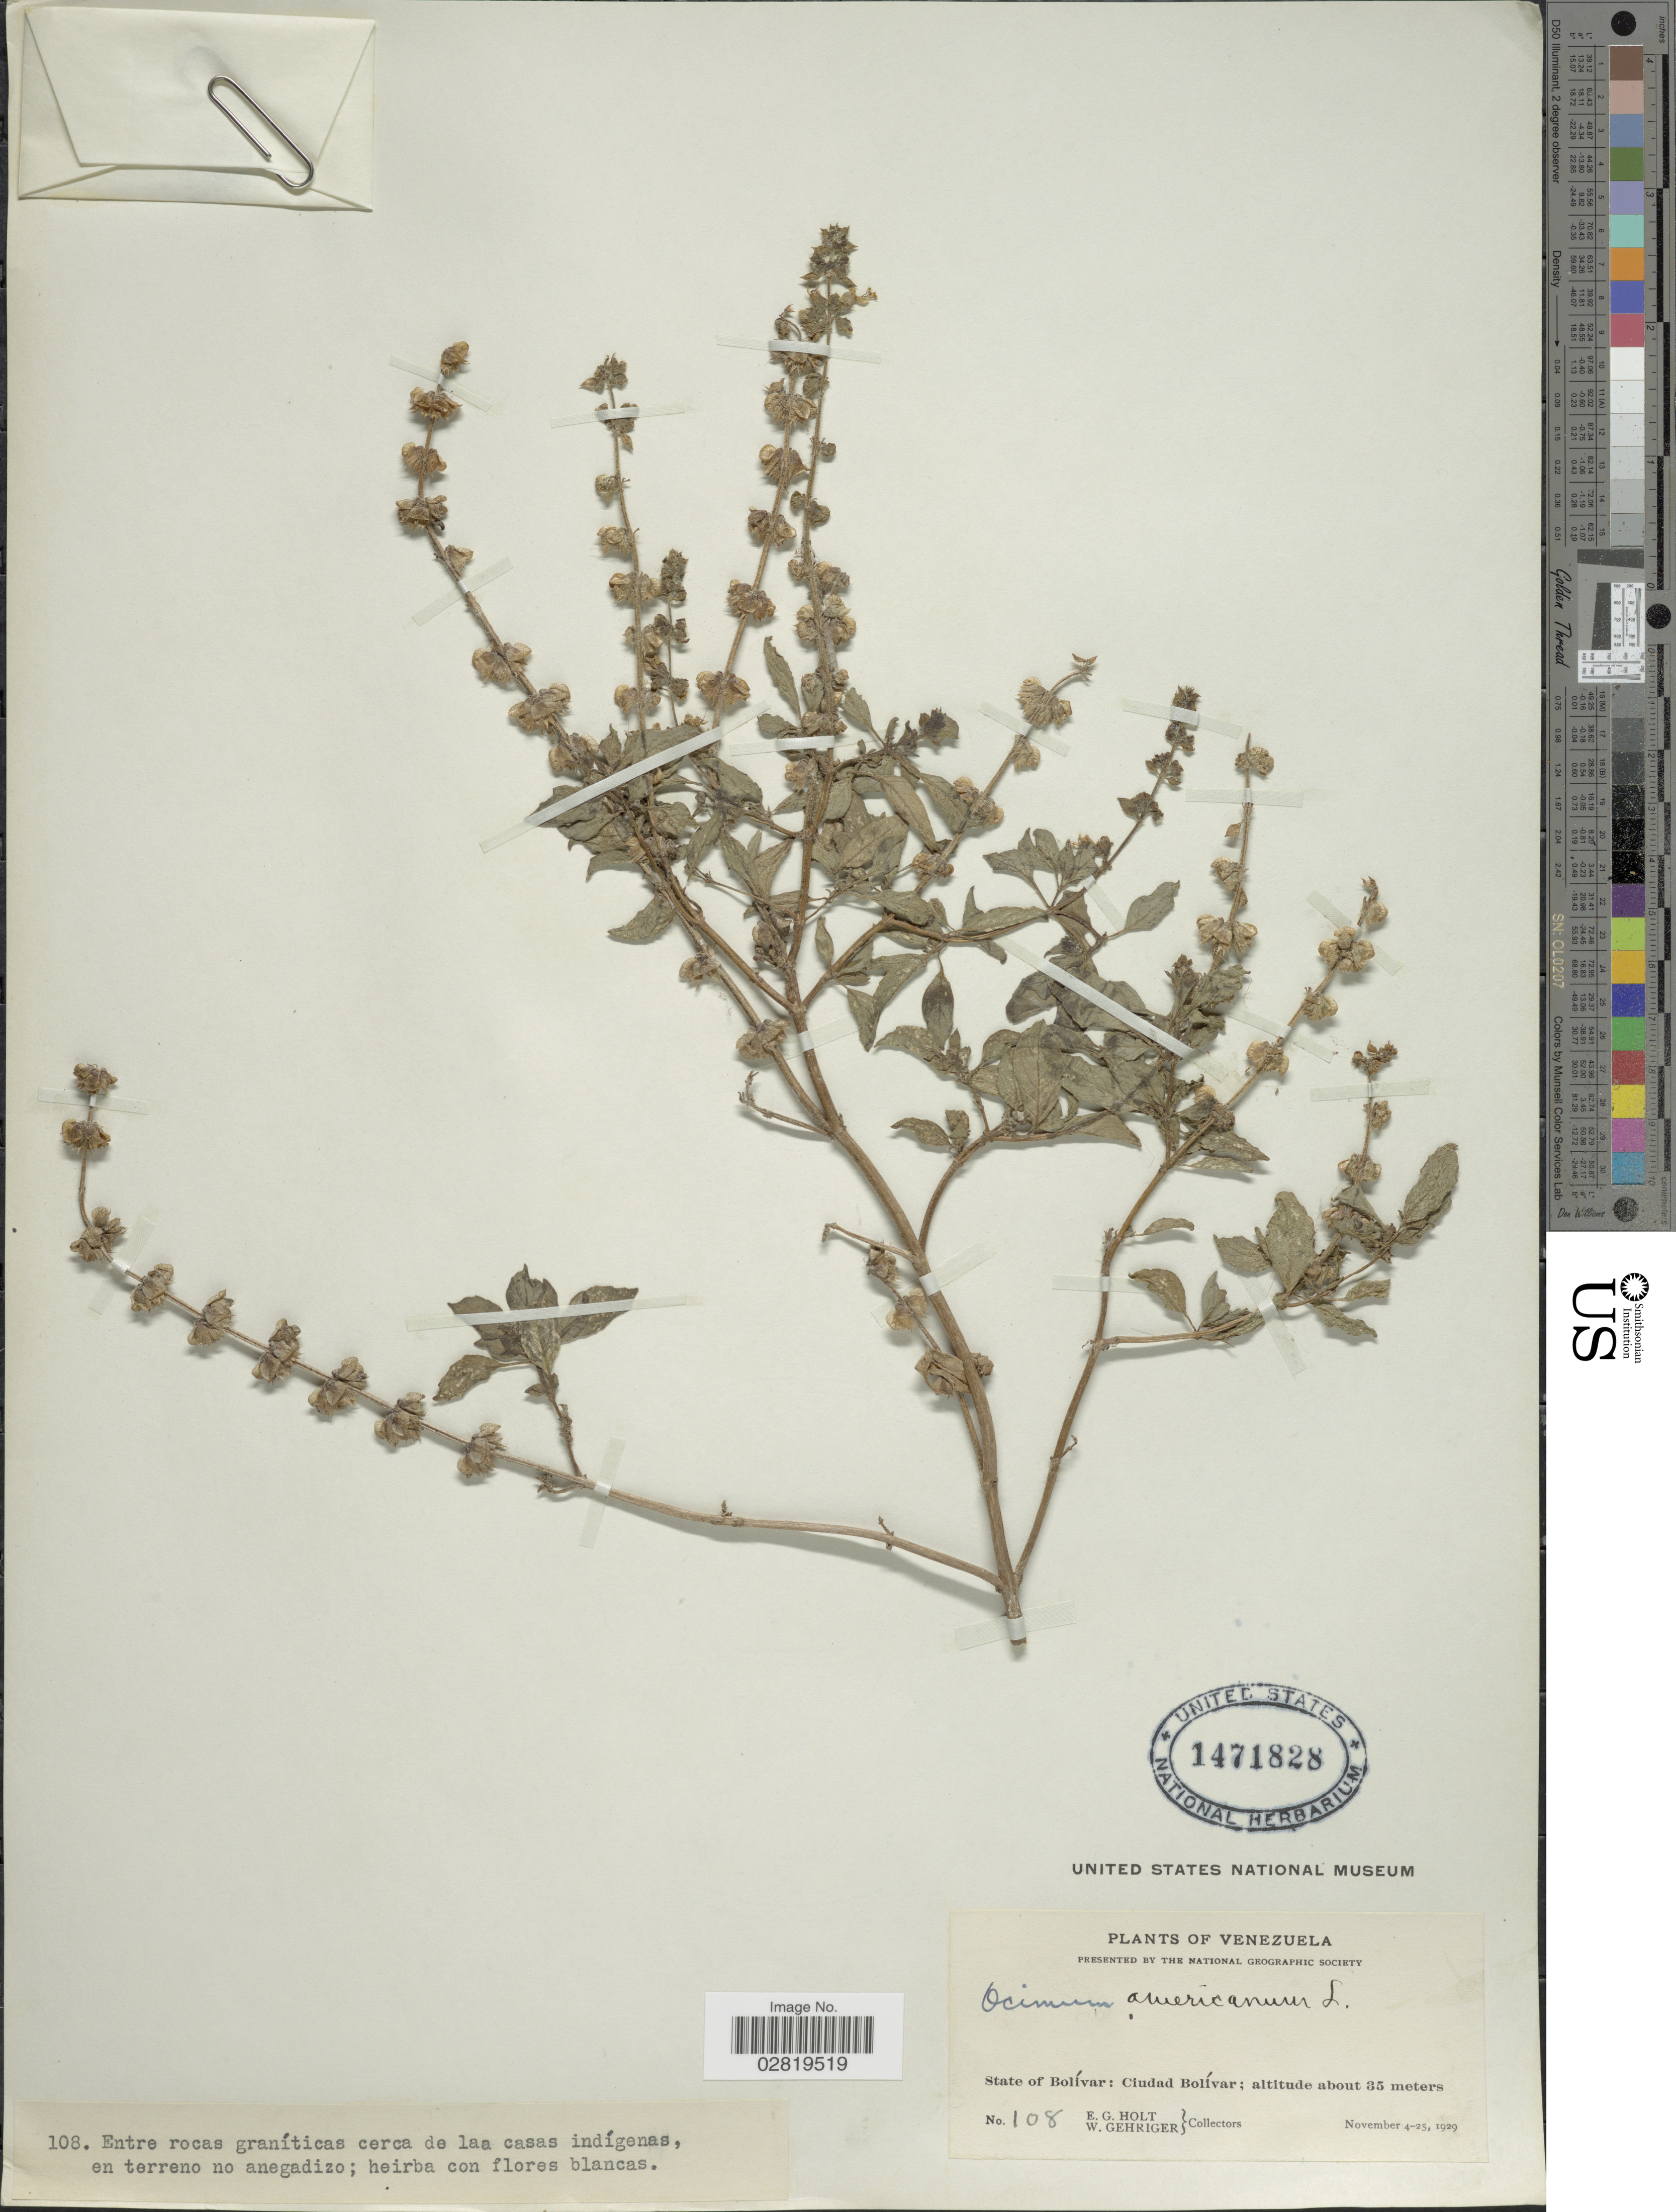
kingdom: Plantae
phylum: Tracheophyta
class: Magnoliopsida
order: Lamiales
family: Lamiaceae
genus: Ocimum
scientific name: Ocimum americanum var. americanum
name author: L.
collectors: E. G. Holt & W. Gehriger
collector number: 108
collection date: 1929-11-04/1929-11-25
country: Venezuela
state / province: Bolivar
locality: State of Bolívar: Ciudad Bolívar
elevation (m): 35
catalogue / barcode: US 1471828